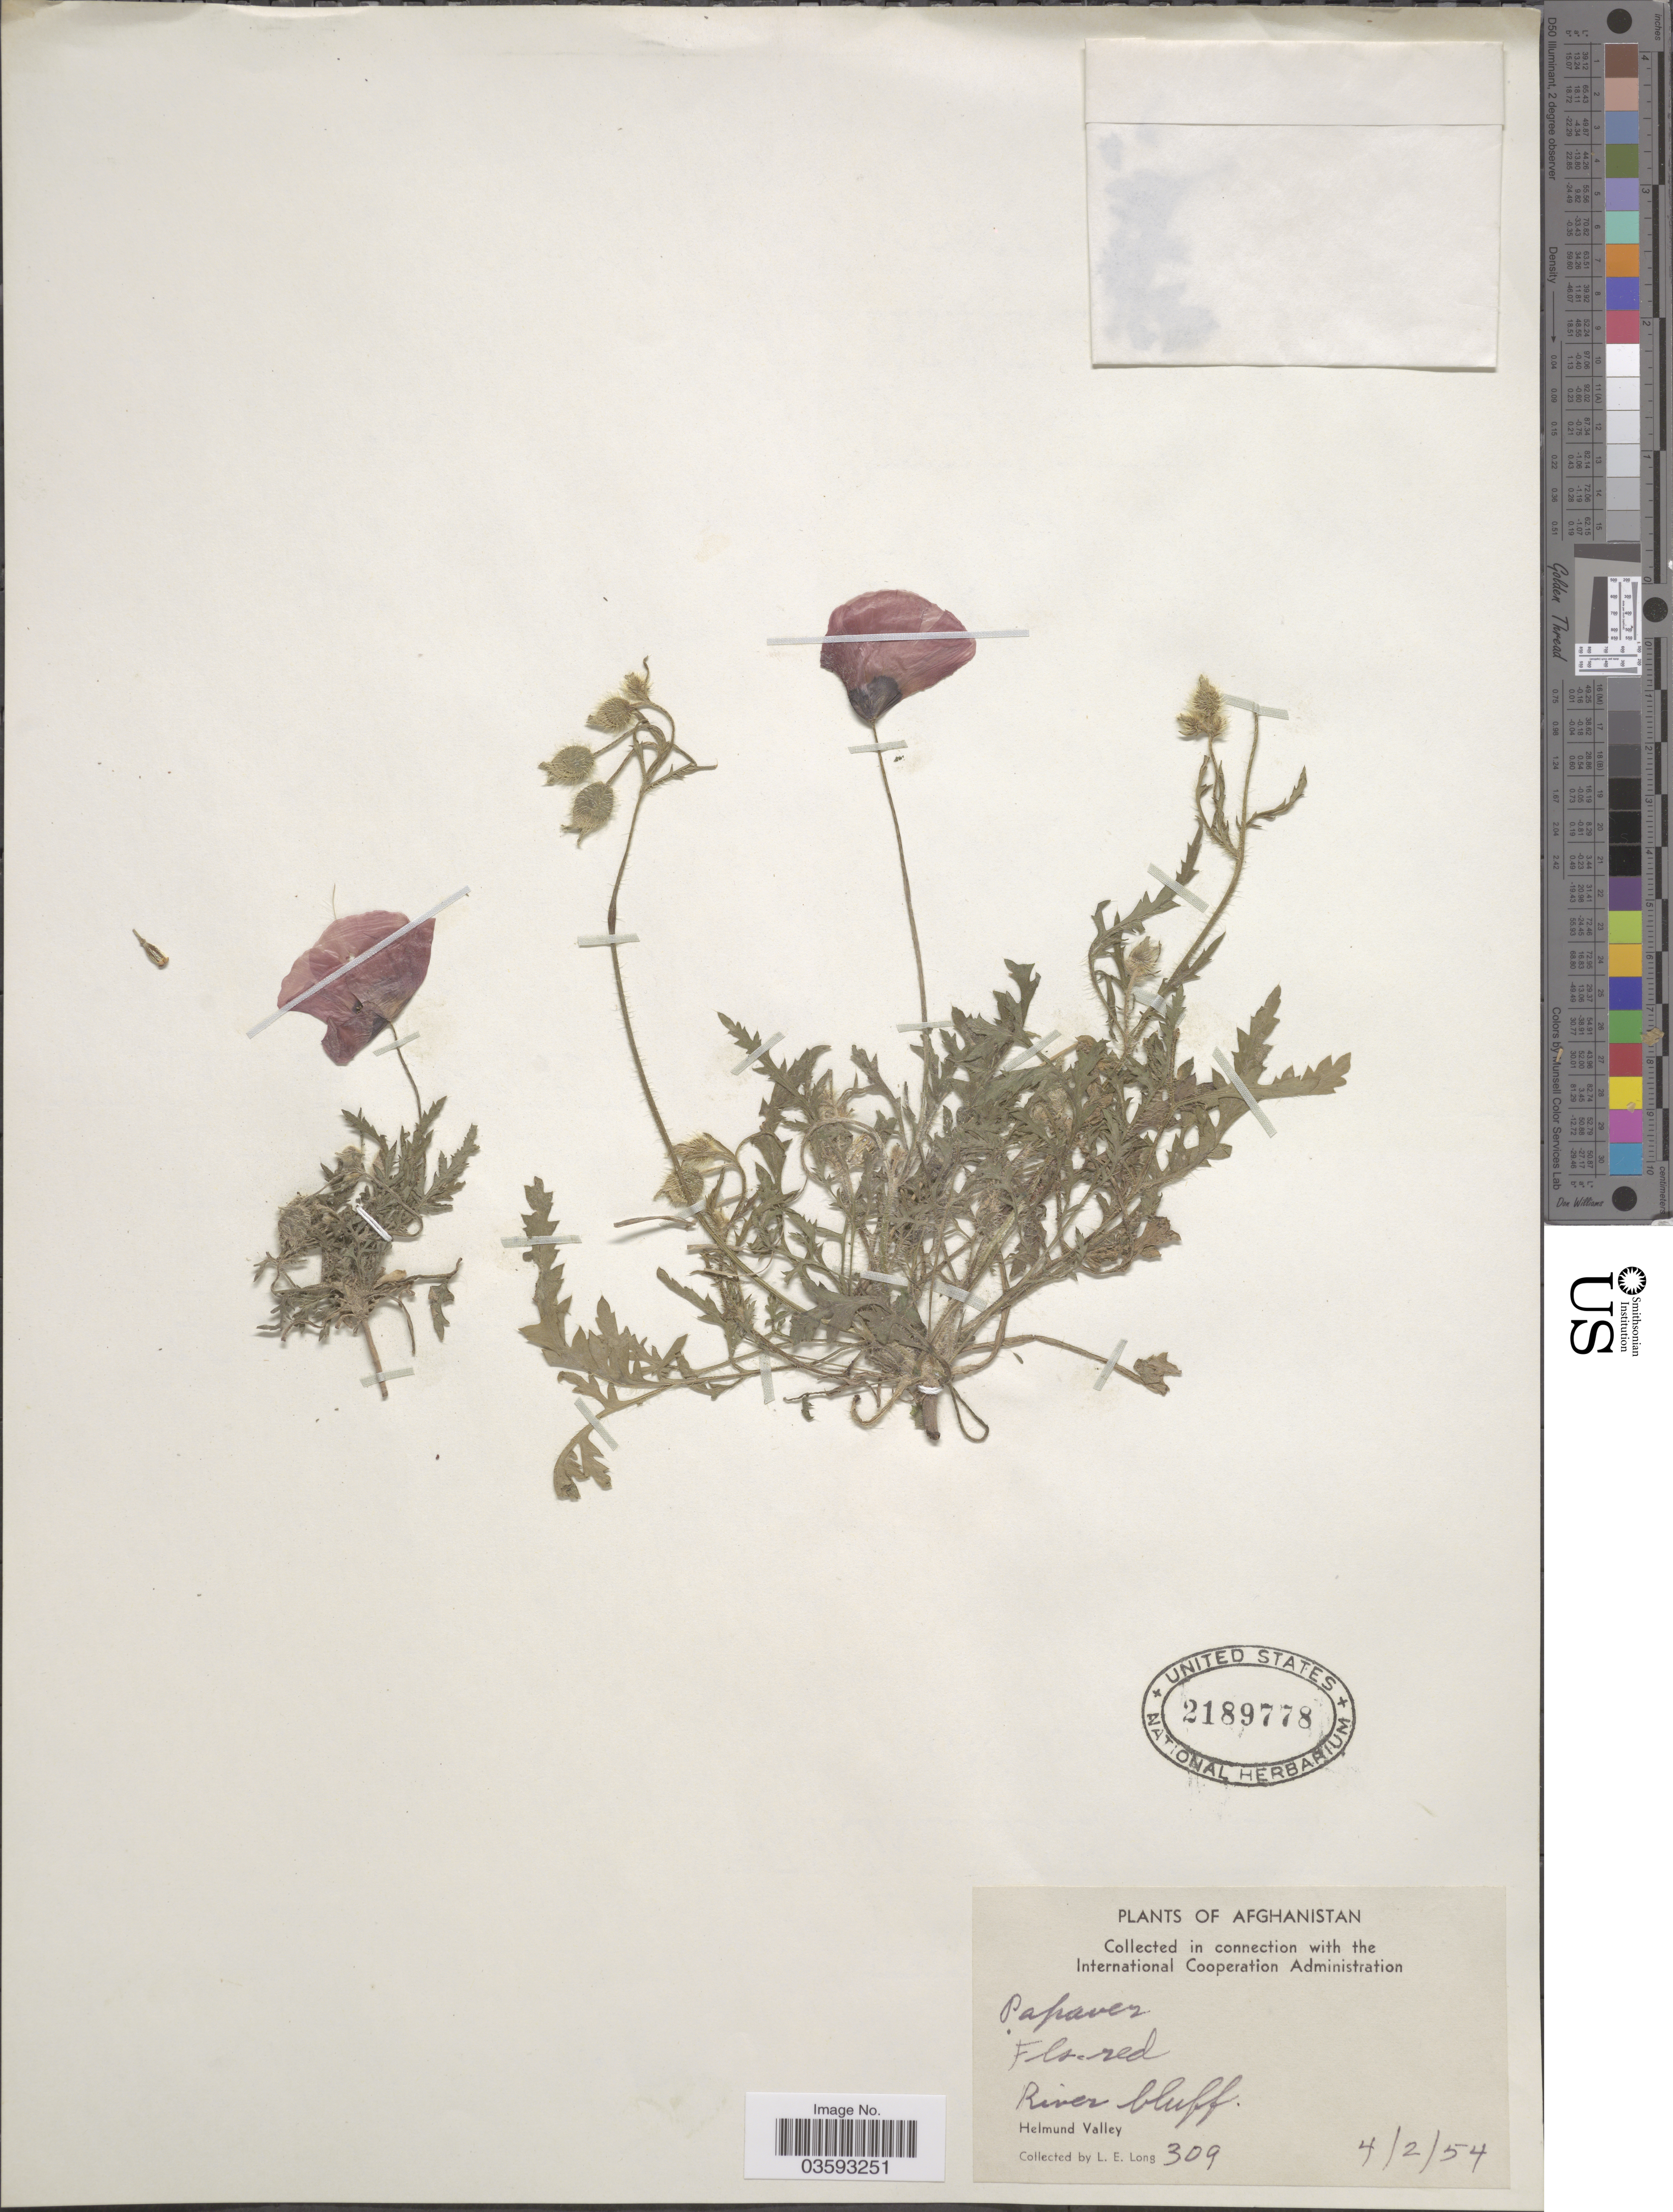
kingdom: Plantae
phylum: Tracheophyta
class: Magnoliopsida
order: Ranunculales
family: Papaveraceae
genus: Papaver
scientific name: Papaver sp.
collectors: L. E. Long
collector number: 309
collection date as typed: Transcribed d/m/y: 4/2/54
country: Afghanistan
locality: River bluff. Helmund Valley.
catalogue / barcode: US 2189778